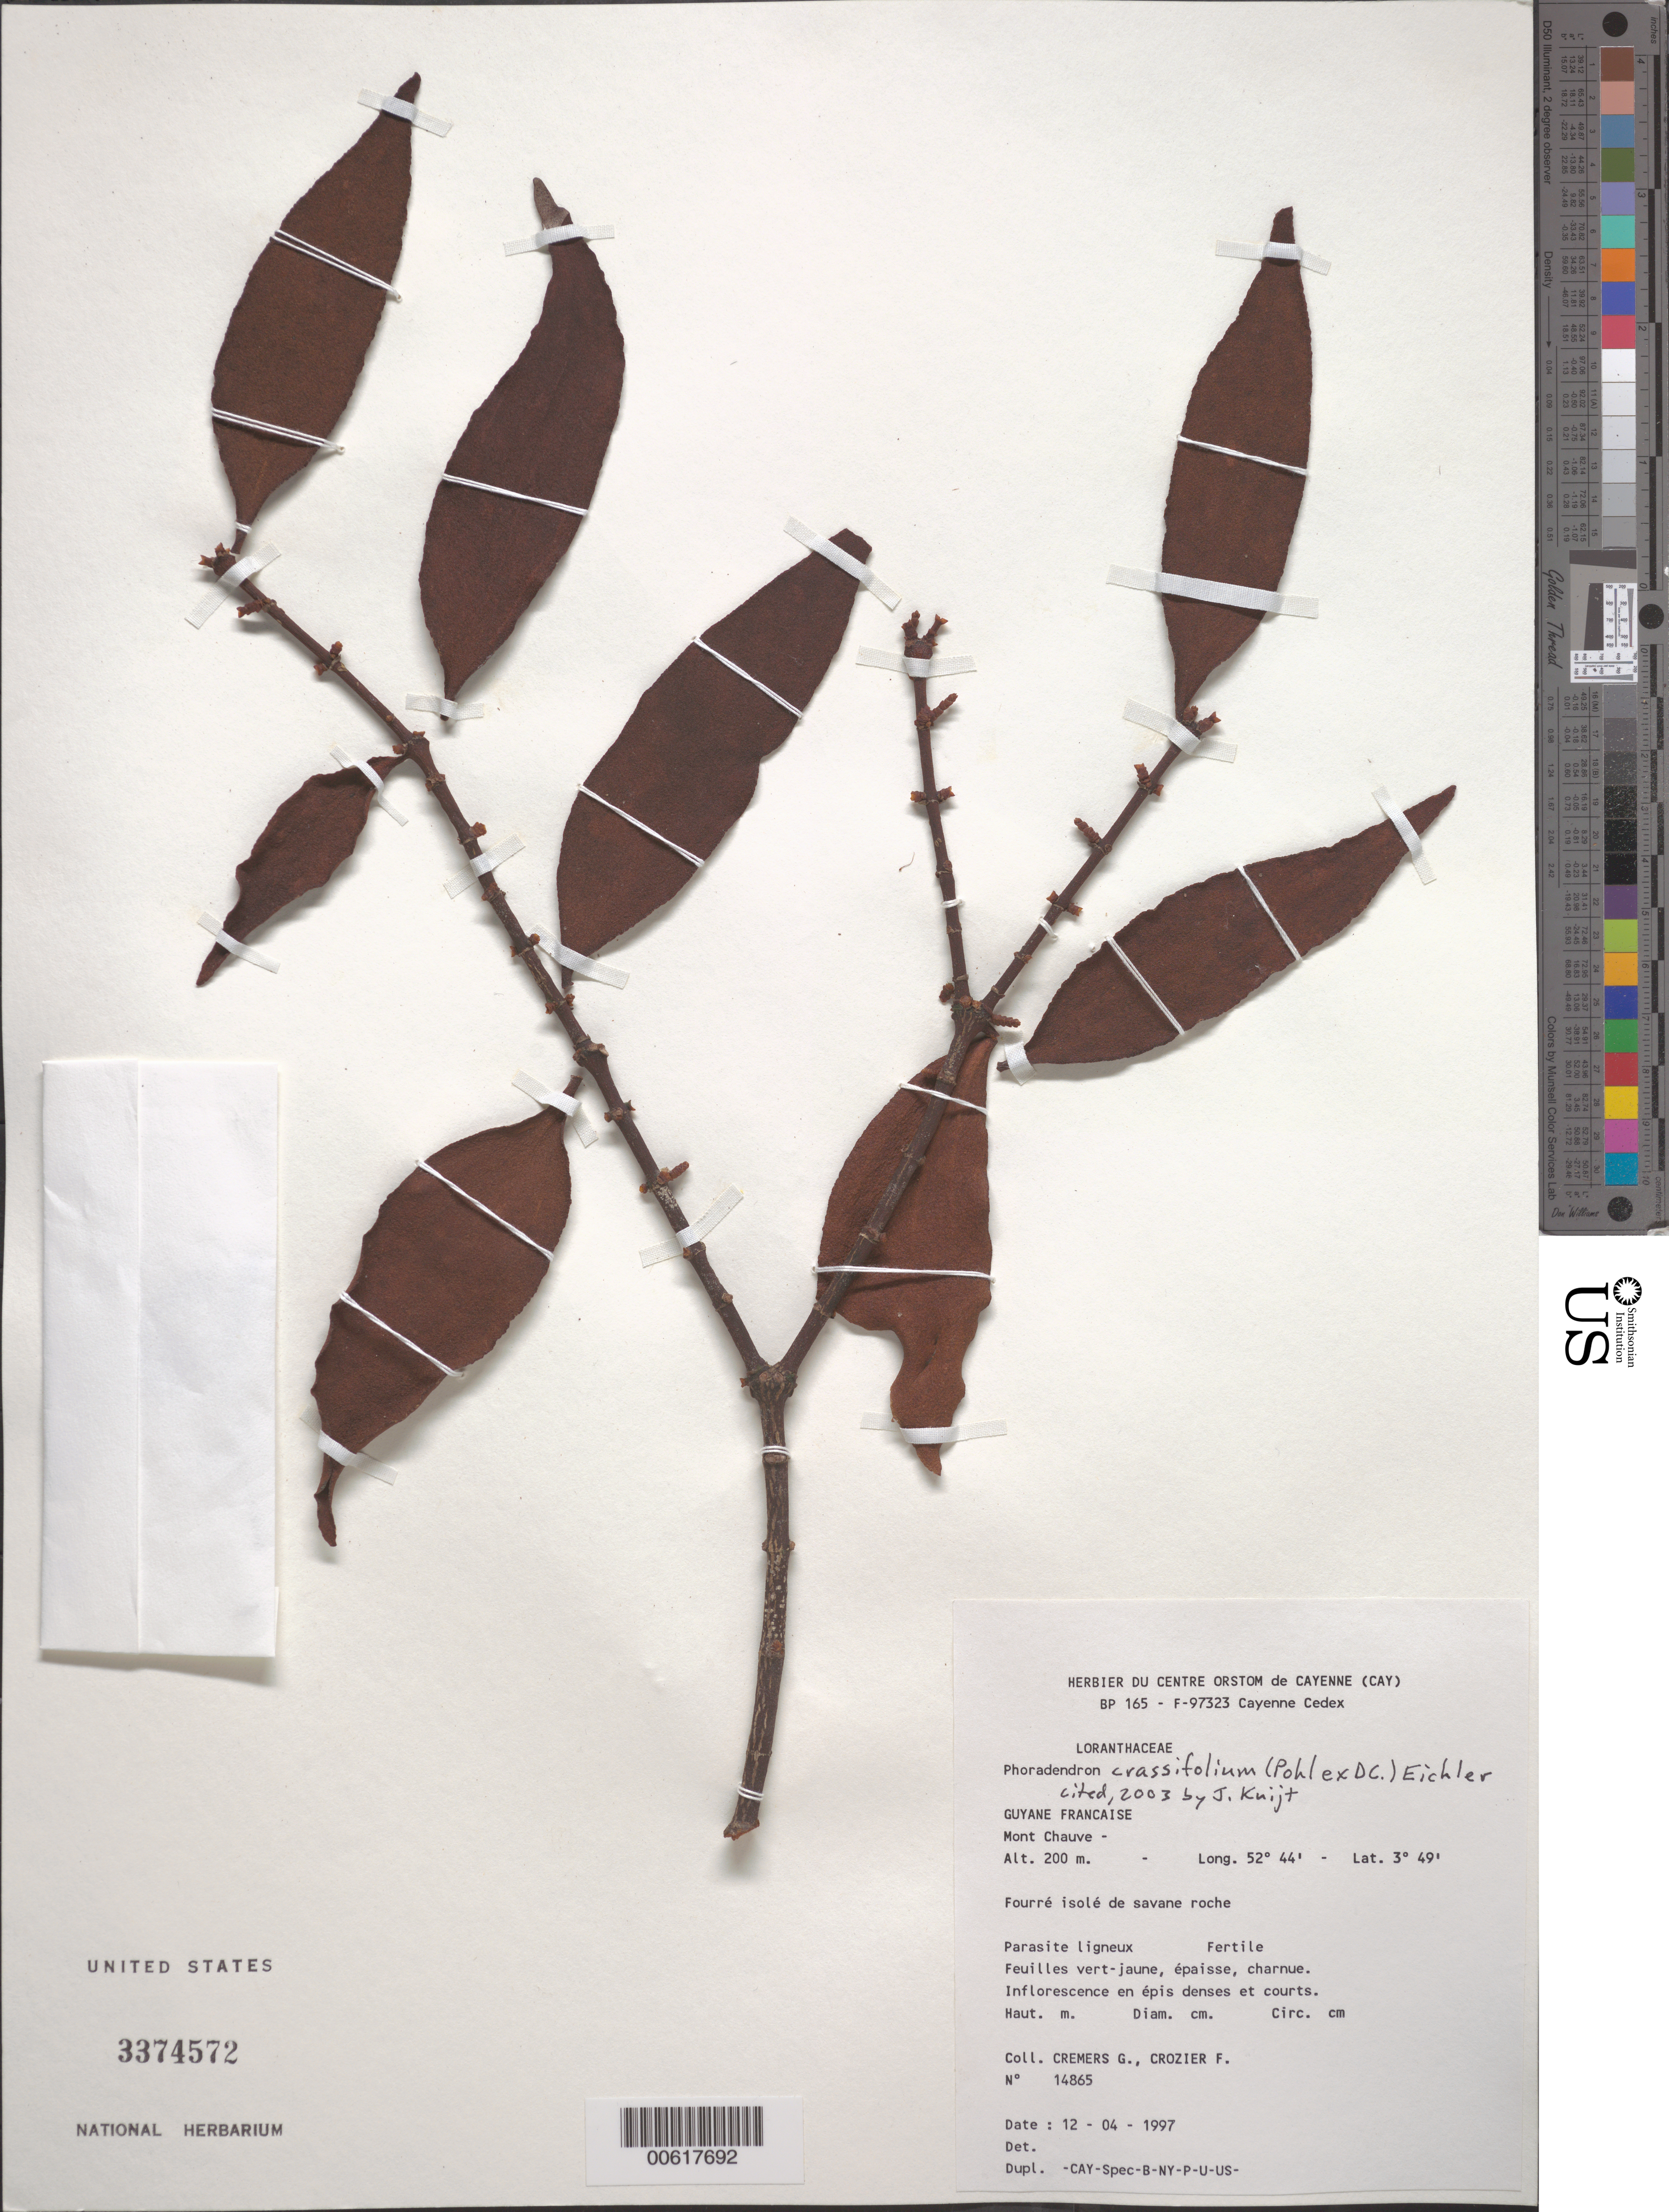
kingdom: Plantae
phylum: Tracheophyta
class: Magnoliopsida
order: Santalales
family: Viscaceae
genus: Phoradendron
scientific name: Phoradendron crassifolium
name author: (Pohl ex DC.) Eichler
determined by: Kuijt, Job, (CANADA)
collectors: G. Cremers & F. Crozier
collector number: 14865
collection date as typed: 12-Apr-97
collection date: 1997-04-12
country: French Guiana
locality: Mont Chauve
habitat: Fourre isolé de savane roche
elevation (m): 200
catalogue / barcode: US 3374572